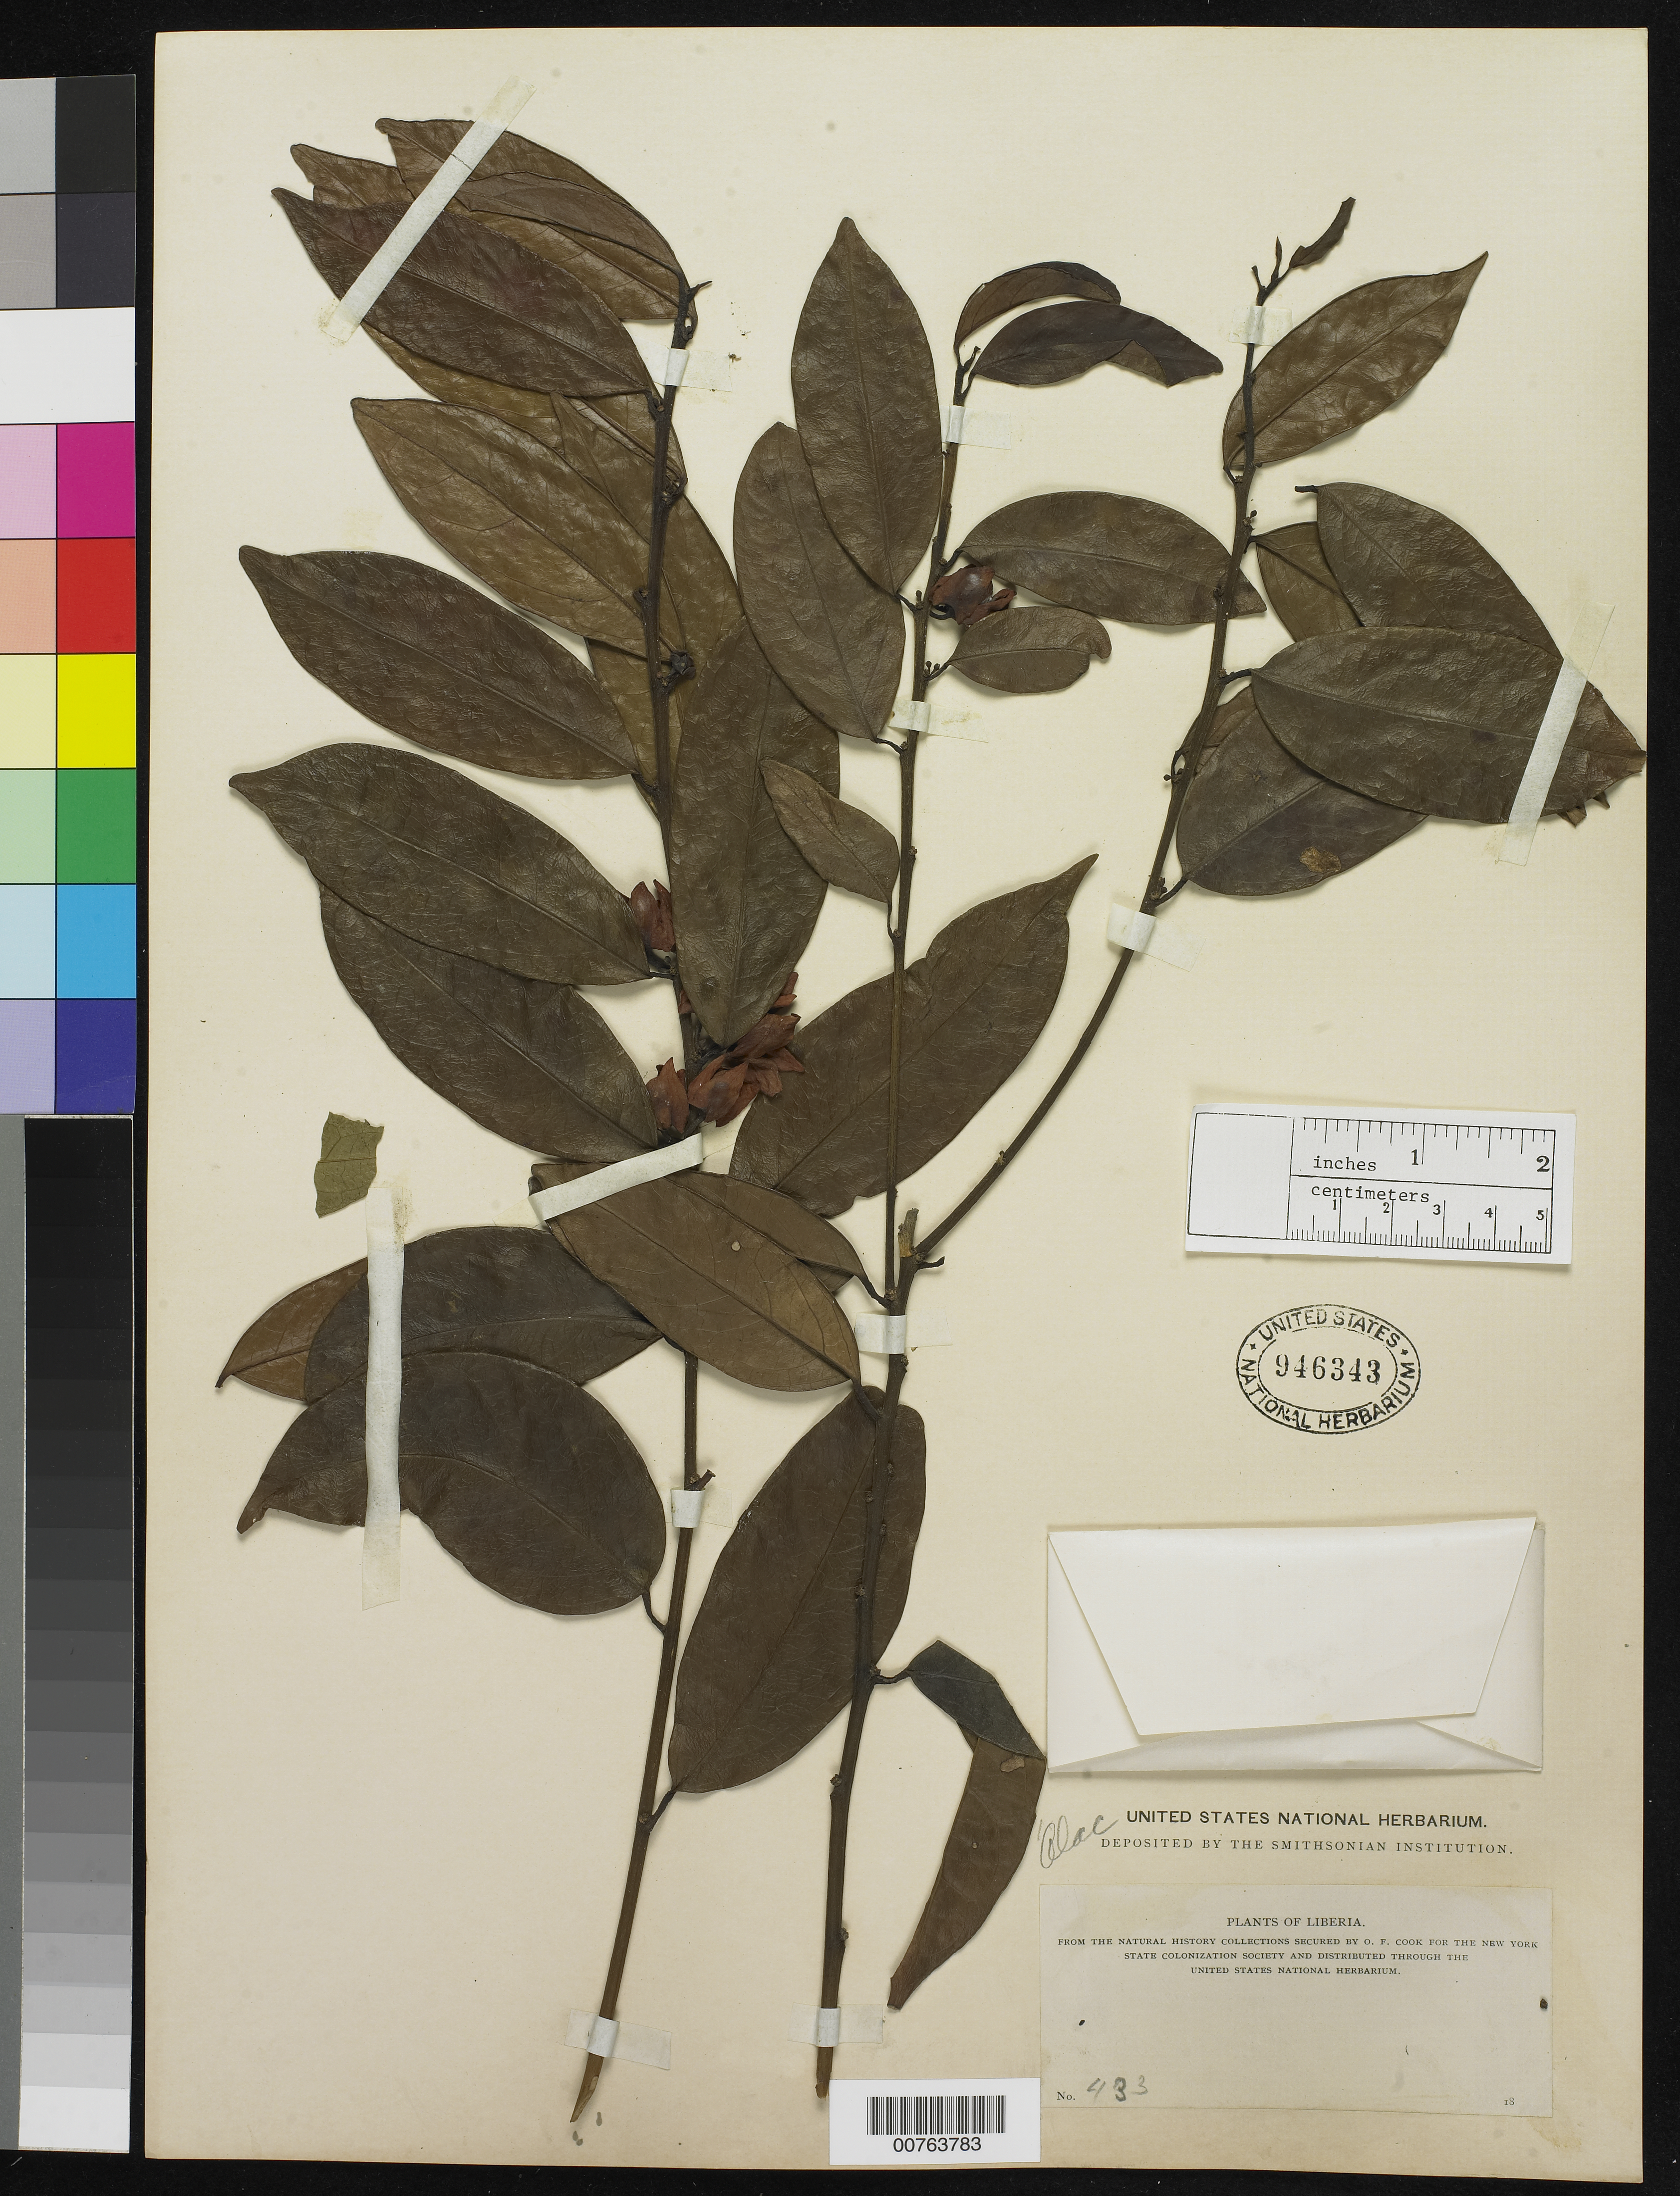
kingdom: Plantae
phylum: Tracheophyta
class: Magnoliopsida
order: Santalales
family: Olacaceae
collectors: O. F. Cook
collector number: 433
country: Liberia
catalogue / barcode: US 946343